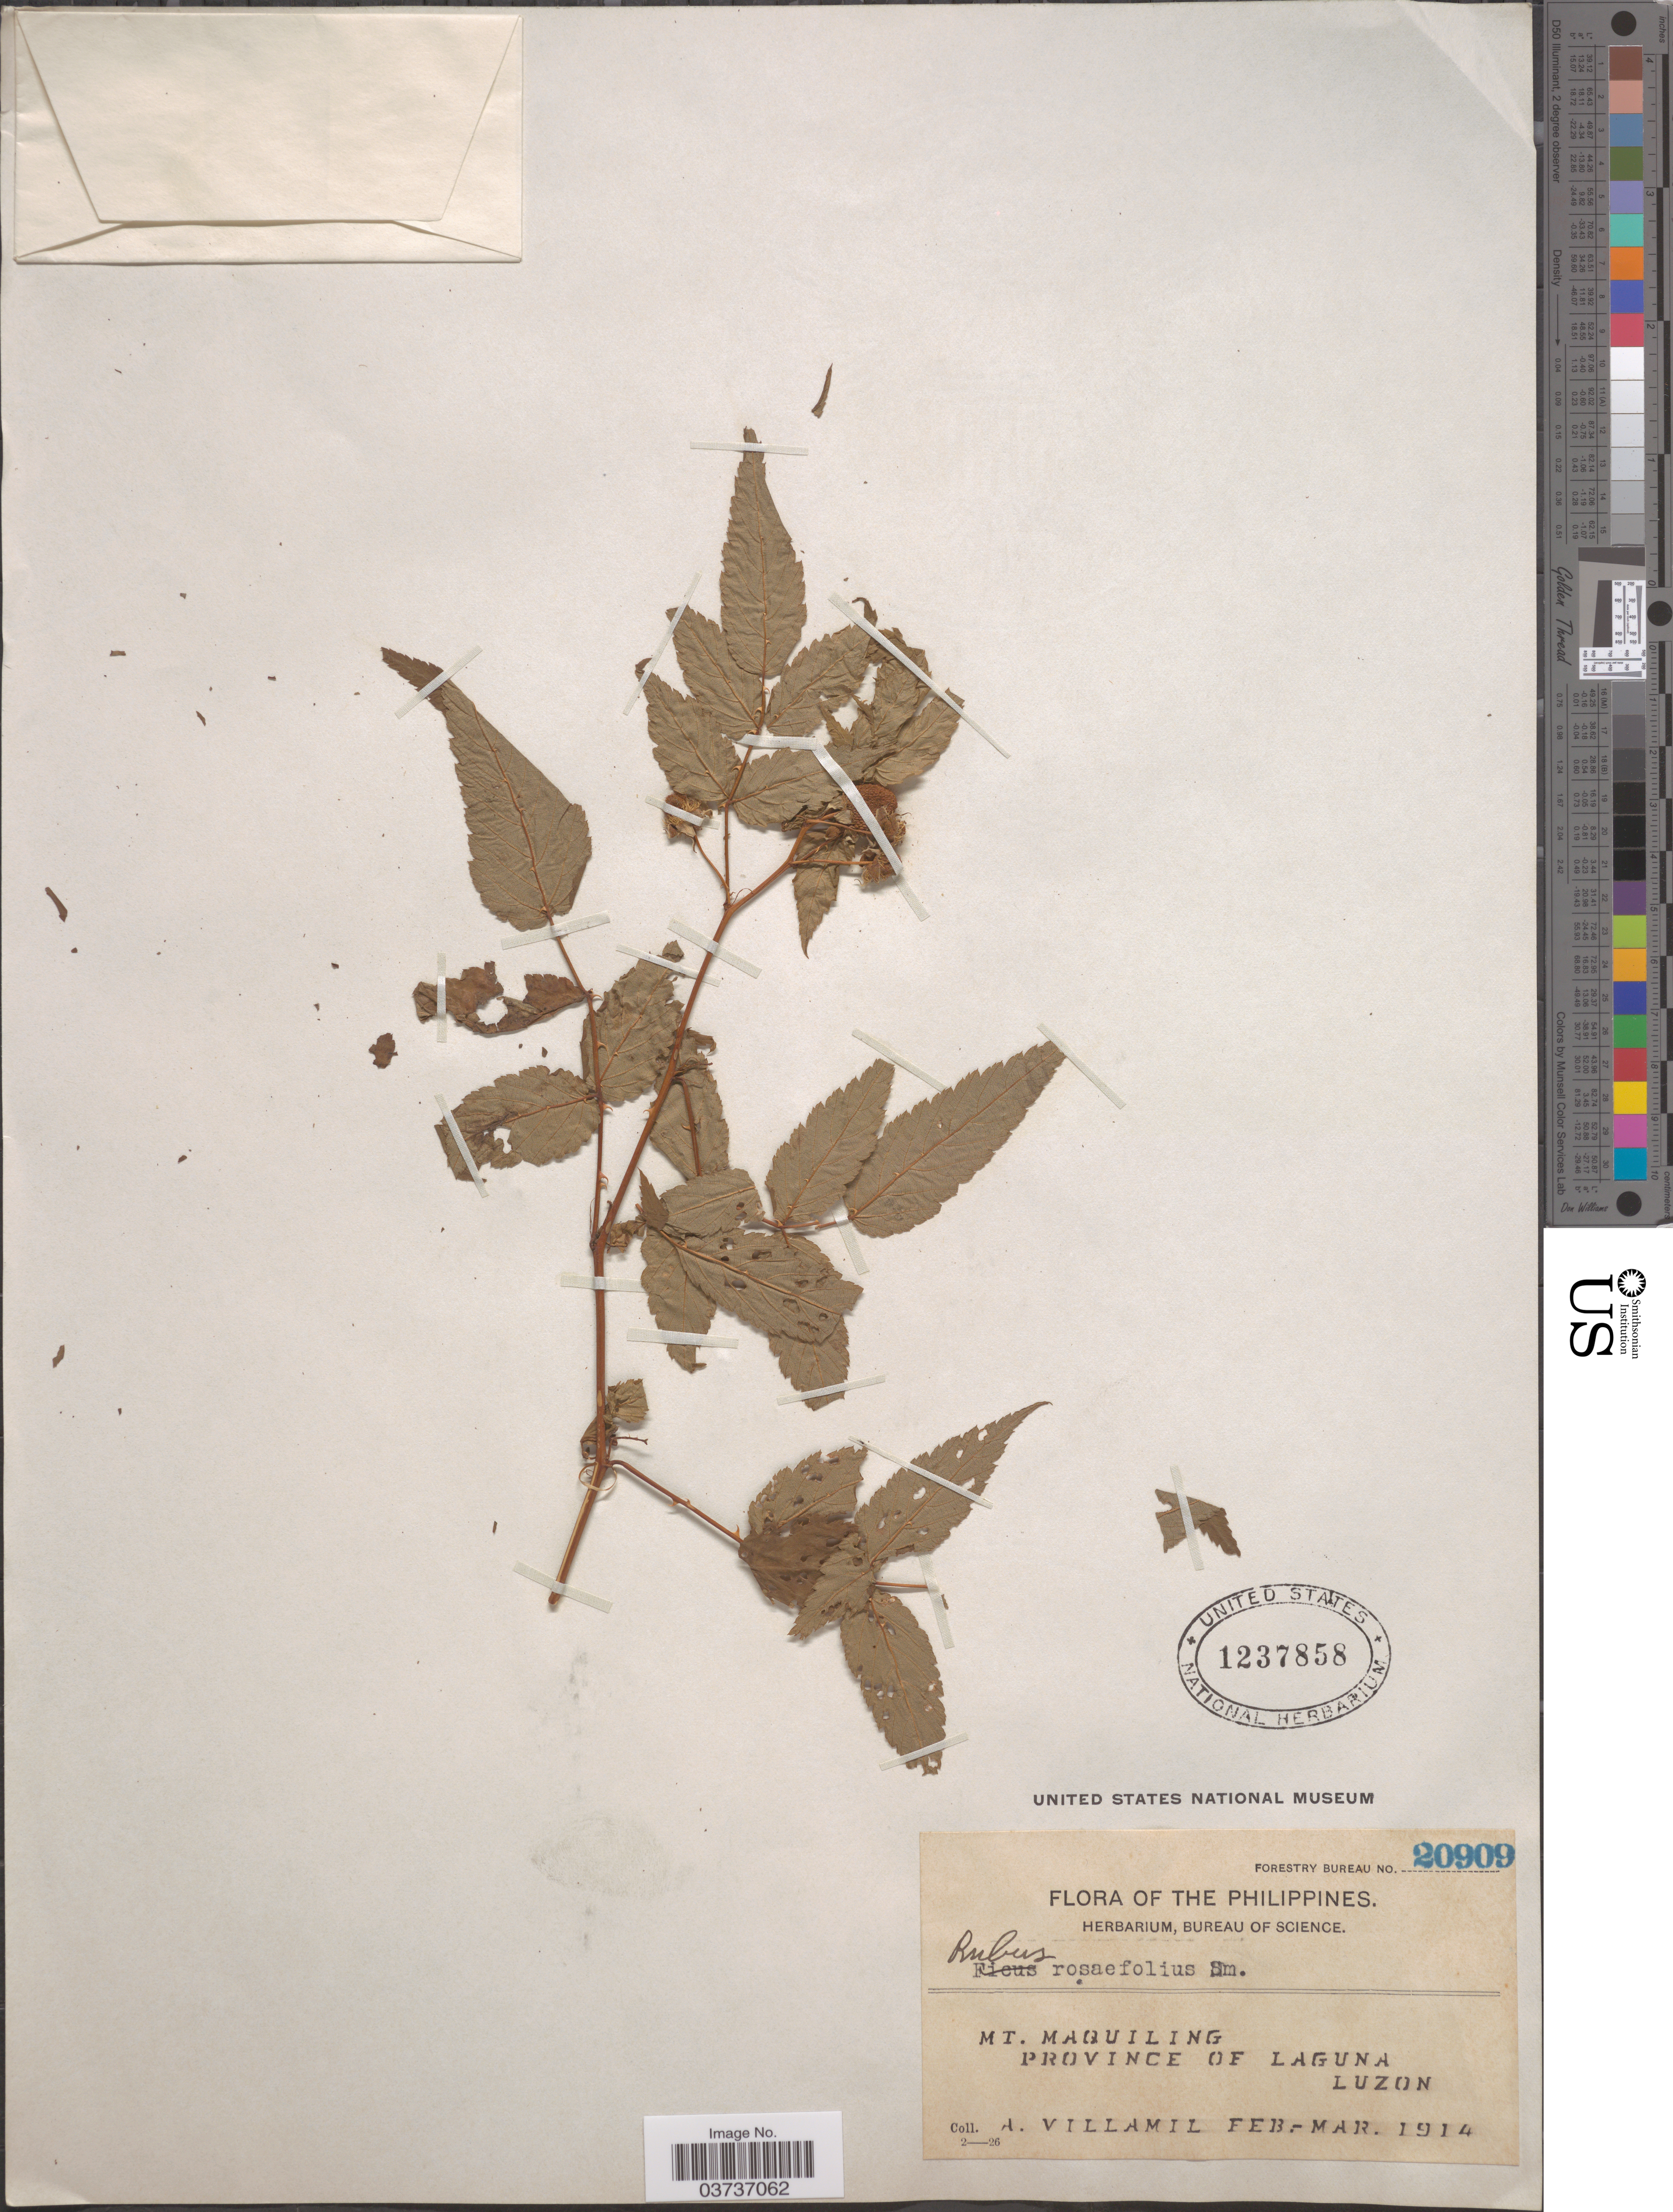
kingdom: Plantae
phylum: Tracheophyta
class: Magnoliopsida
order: Rosales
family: Rosaceae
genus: Rubus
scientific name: Rubus rosaefolius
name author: Sm.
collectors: A. Villamil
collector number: Forestry Bureau 20909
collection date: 1914-02/1914-03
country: Philippines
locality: Mt. Maquiling. Province of Laguna. Luzon.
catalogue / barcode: US 1237858